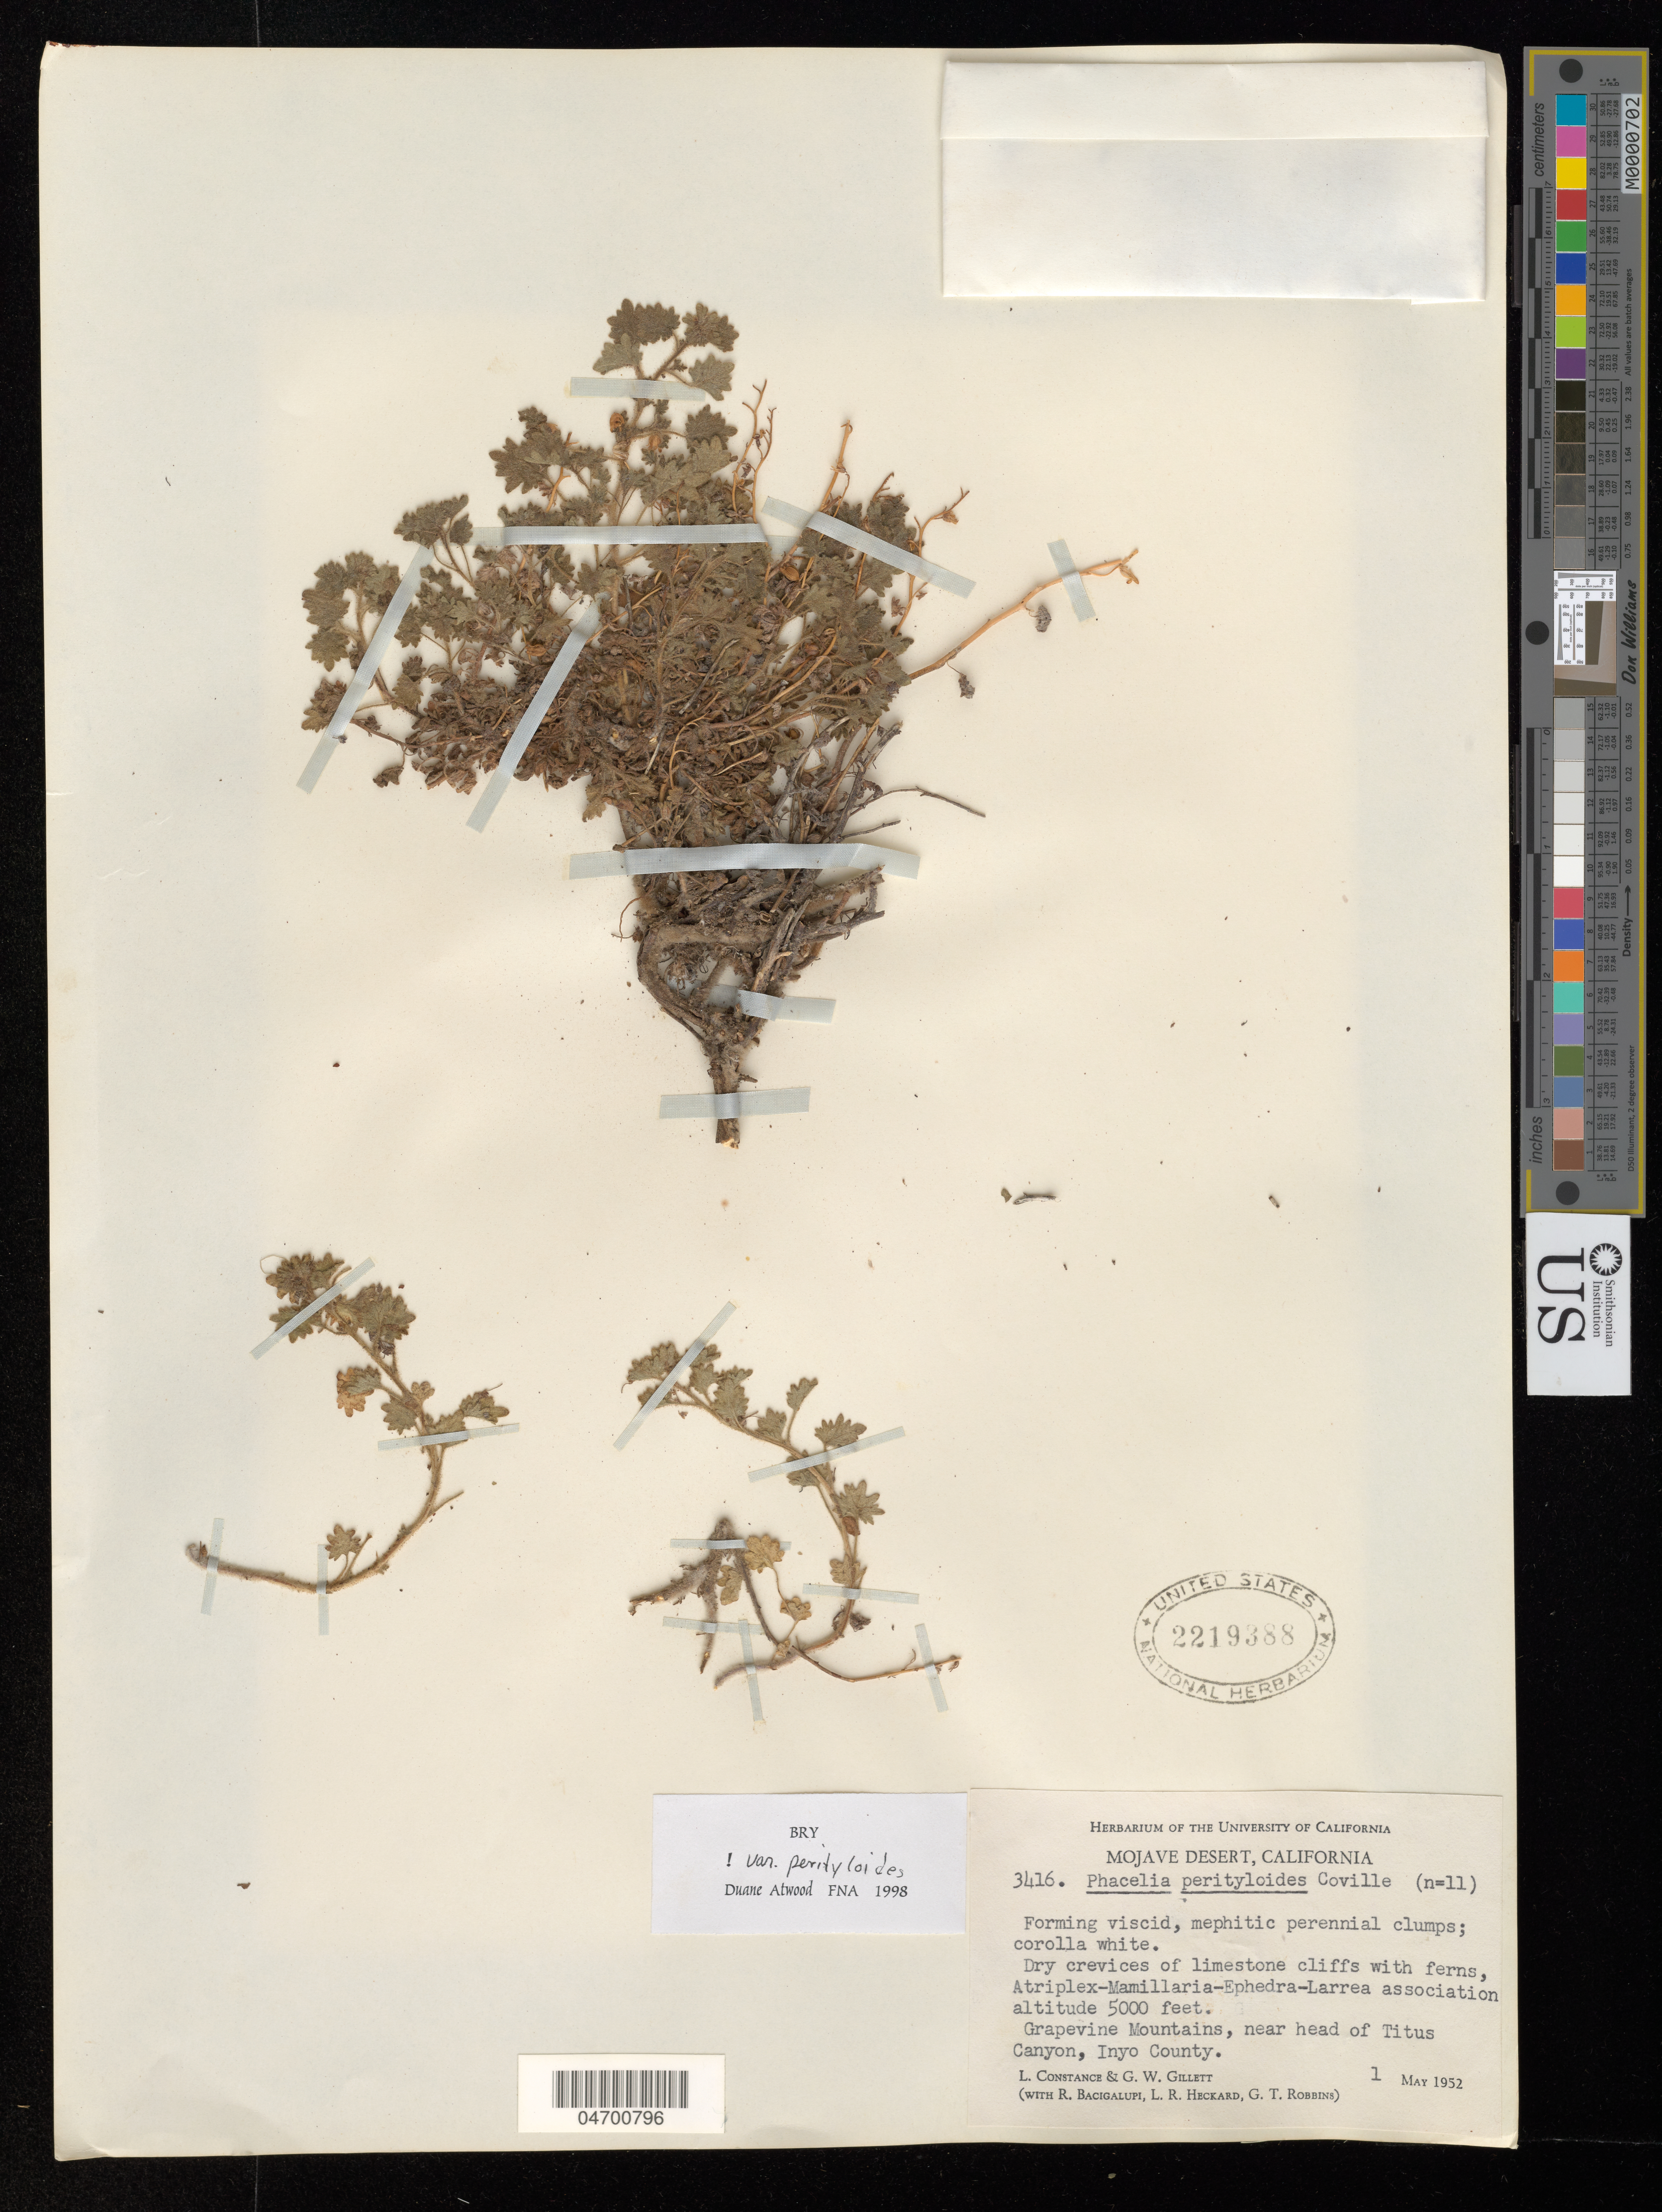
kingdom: Plantae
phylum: Tracheophyta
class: Magnoliopsida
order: Boraginales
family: Hydrophyllaceae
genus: Phacelia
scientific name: Phacelia perityloides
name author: Coville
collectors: L. Constance, G. Gillett, R. Bacigalupi & L. R. Heckard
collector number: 3416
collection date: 1952-05-01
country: United States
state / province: California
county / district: Inyo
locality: Mojave Desert. Grapevine Mountains, near head of Titus Canyon, Inyo County.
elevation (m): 1524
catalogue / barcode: US 2219388